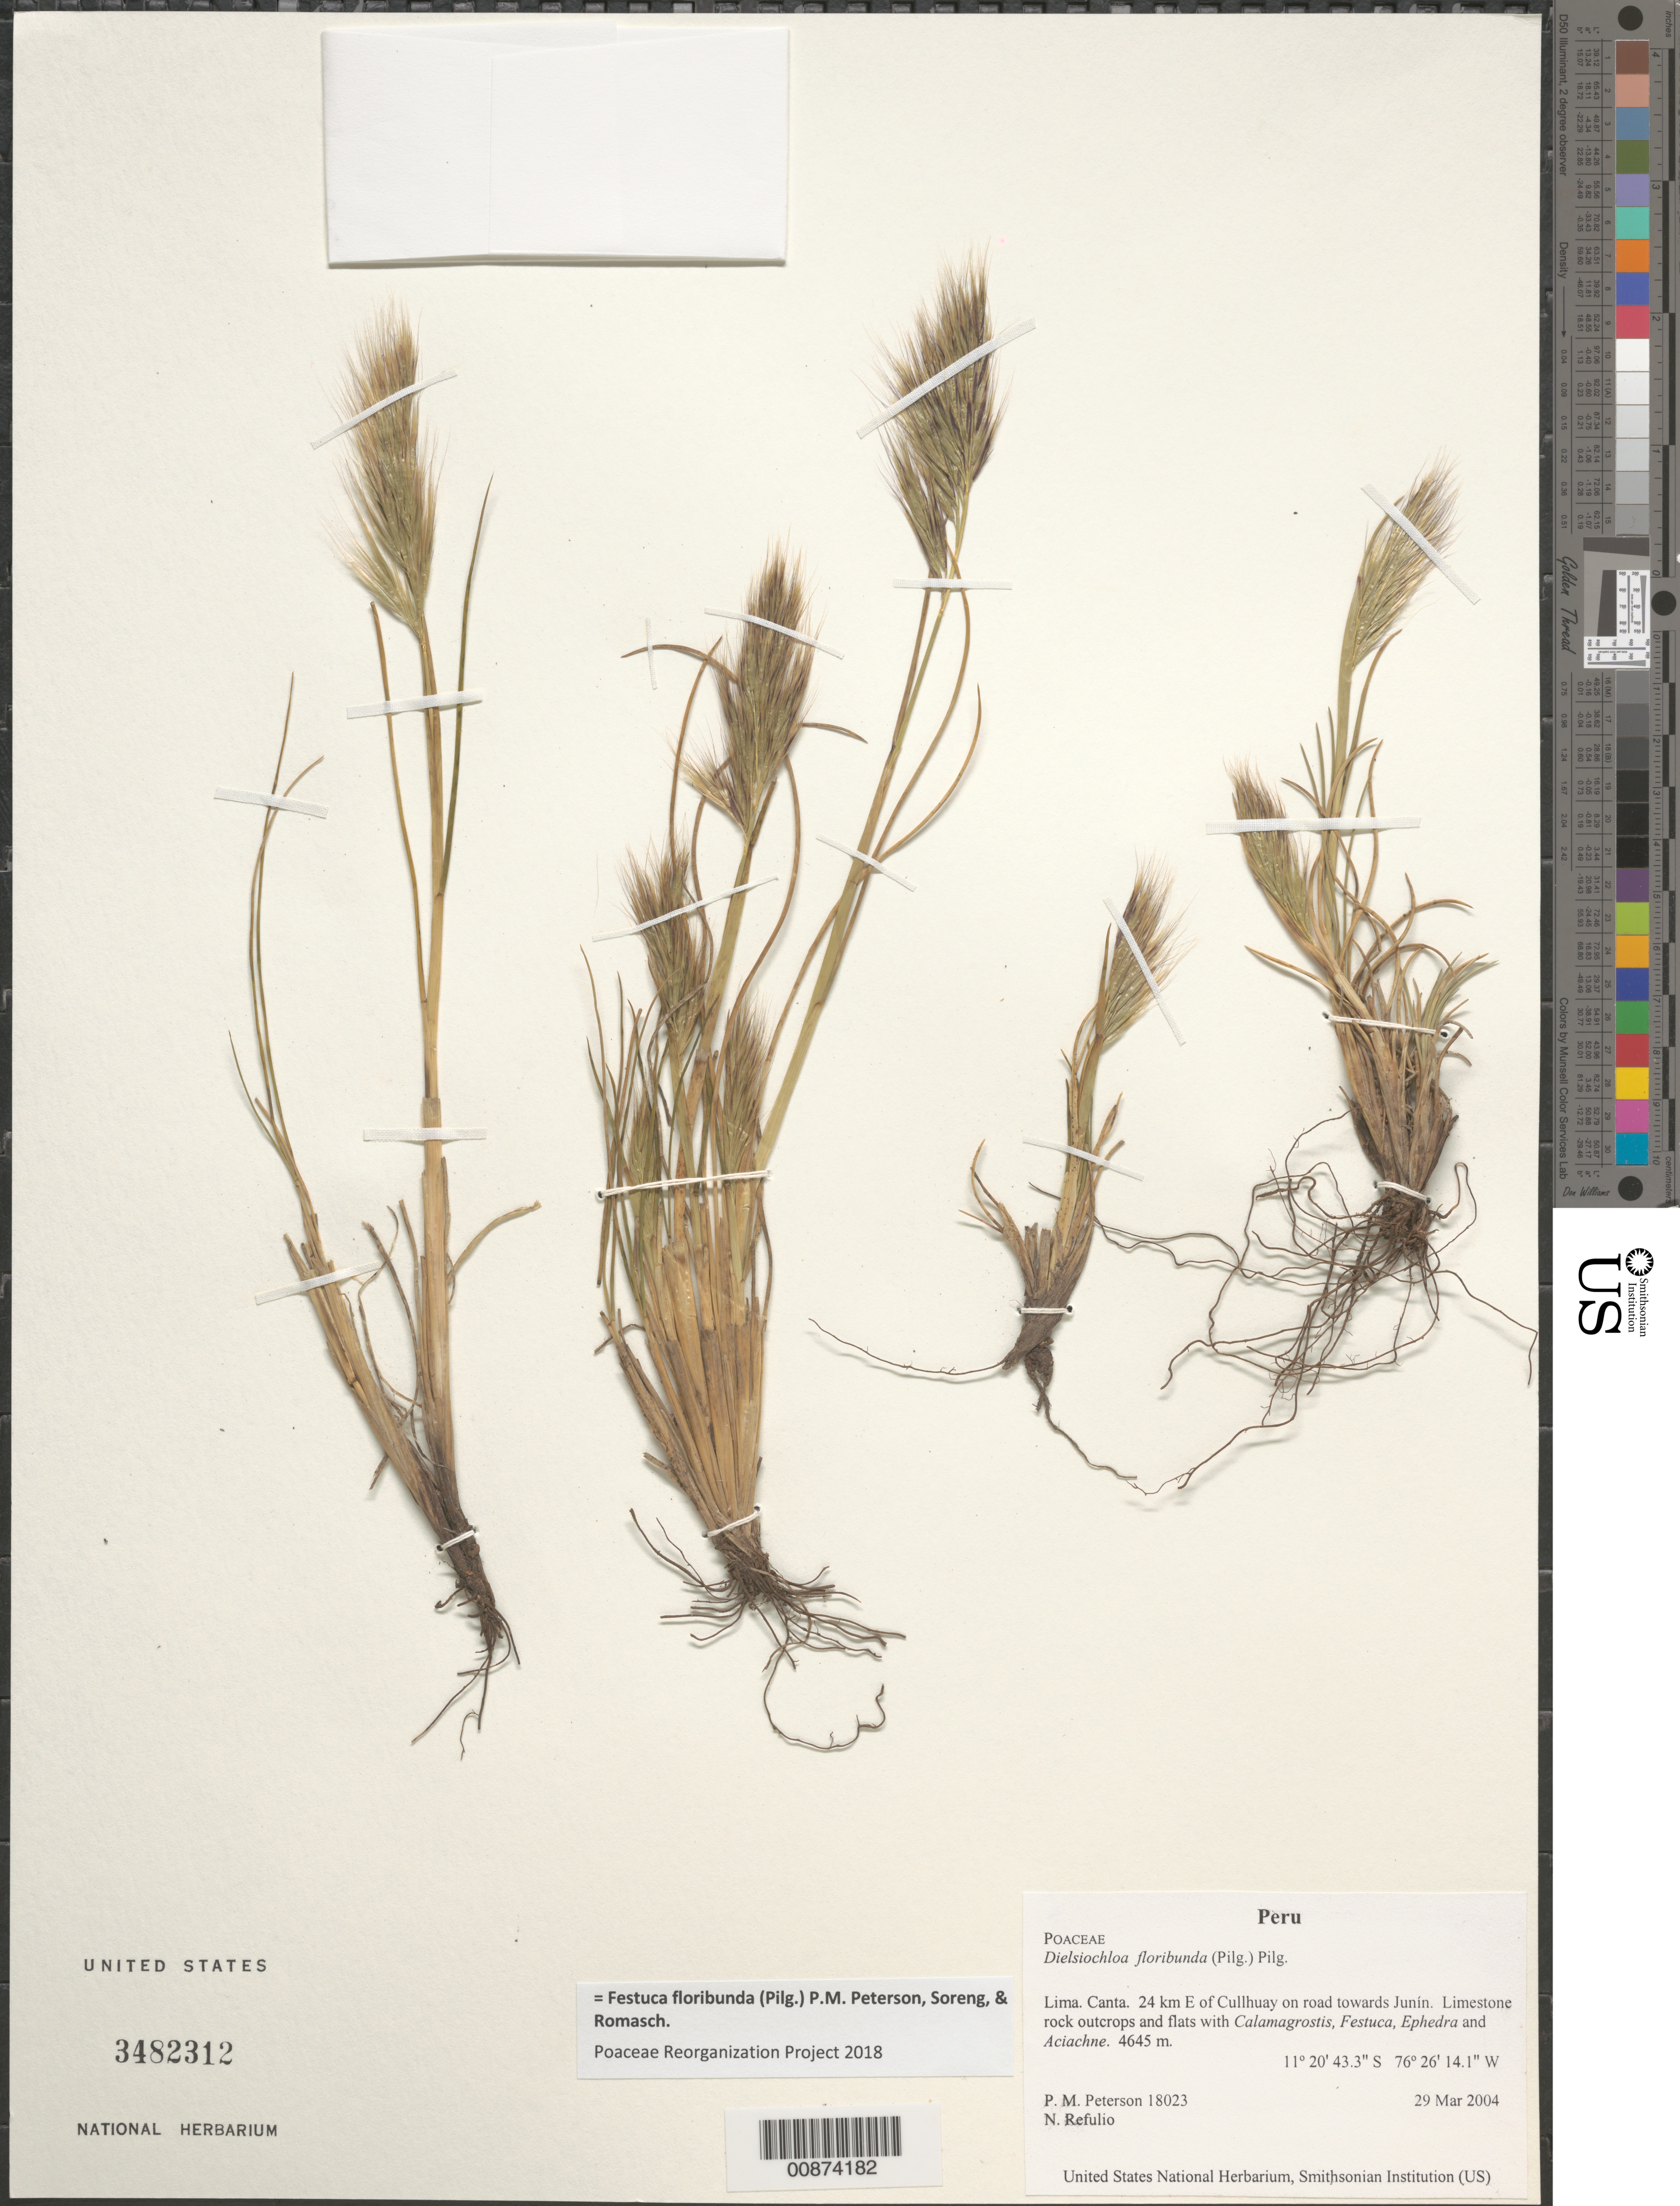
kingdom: Plantae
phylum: Tracheophyta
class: Liliopsida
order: Poales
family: Poaceae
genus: Festuca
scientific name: Festuca floribunda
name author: (Pilg.) P.M. Peterson et al.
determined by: Poaceae Reorganization Project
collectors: P. M. Peterson & N. Refulio-Rodríguez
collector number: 18023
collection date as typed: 29 Mar 2004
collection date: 2004-03-29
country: Peru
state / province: Lima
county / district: Canta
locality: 24 km E of Cullhuay on road towards Junín. Limestone rock outcrops and flats with Calamagrostis, Festuca, Ephedra and Aciachne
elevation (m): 4645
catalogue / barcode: US 3482312